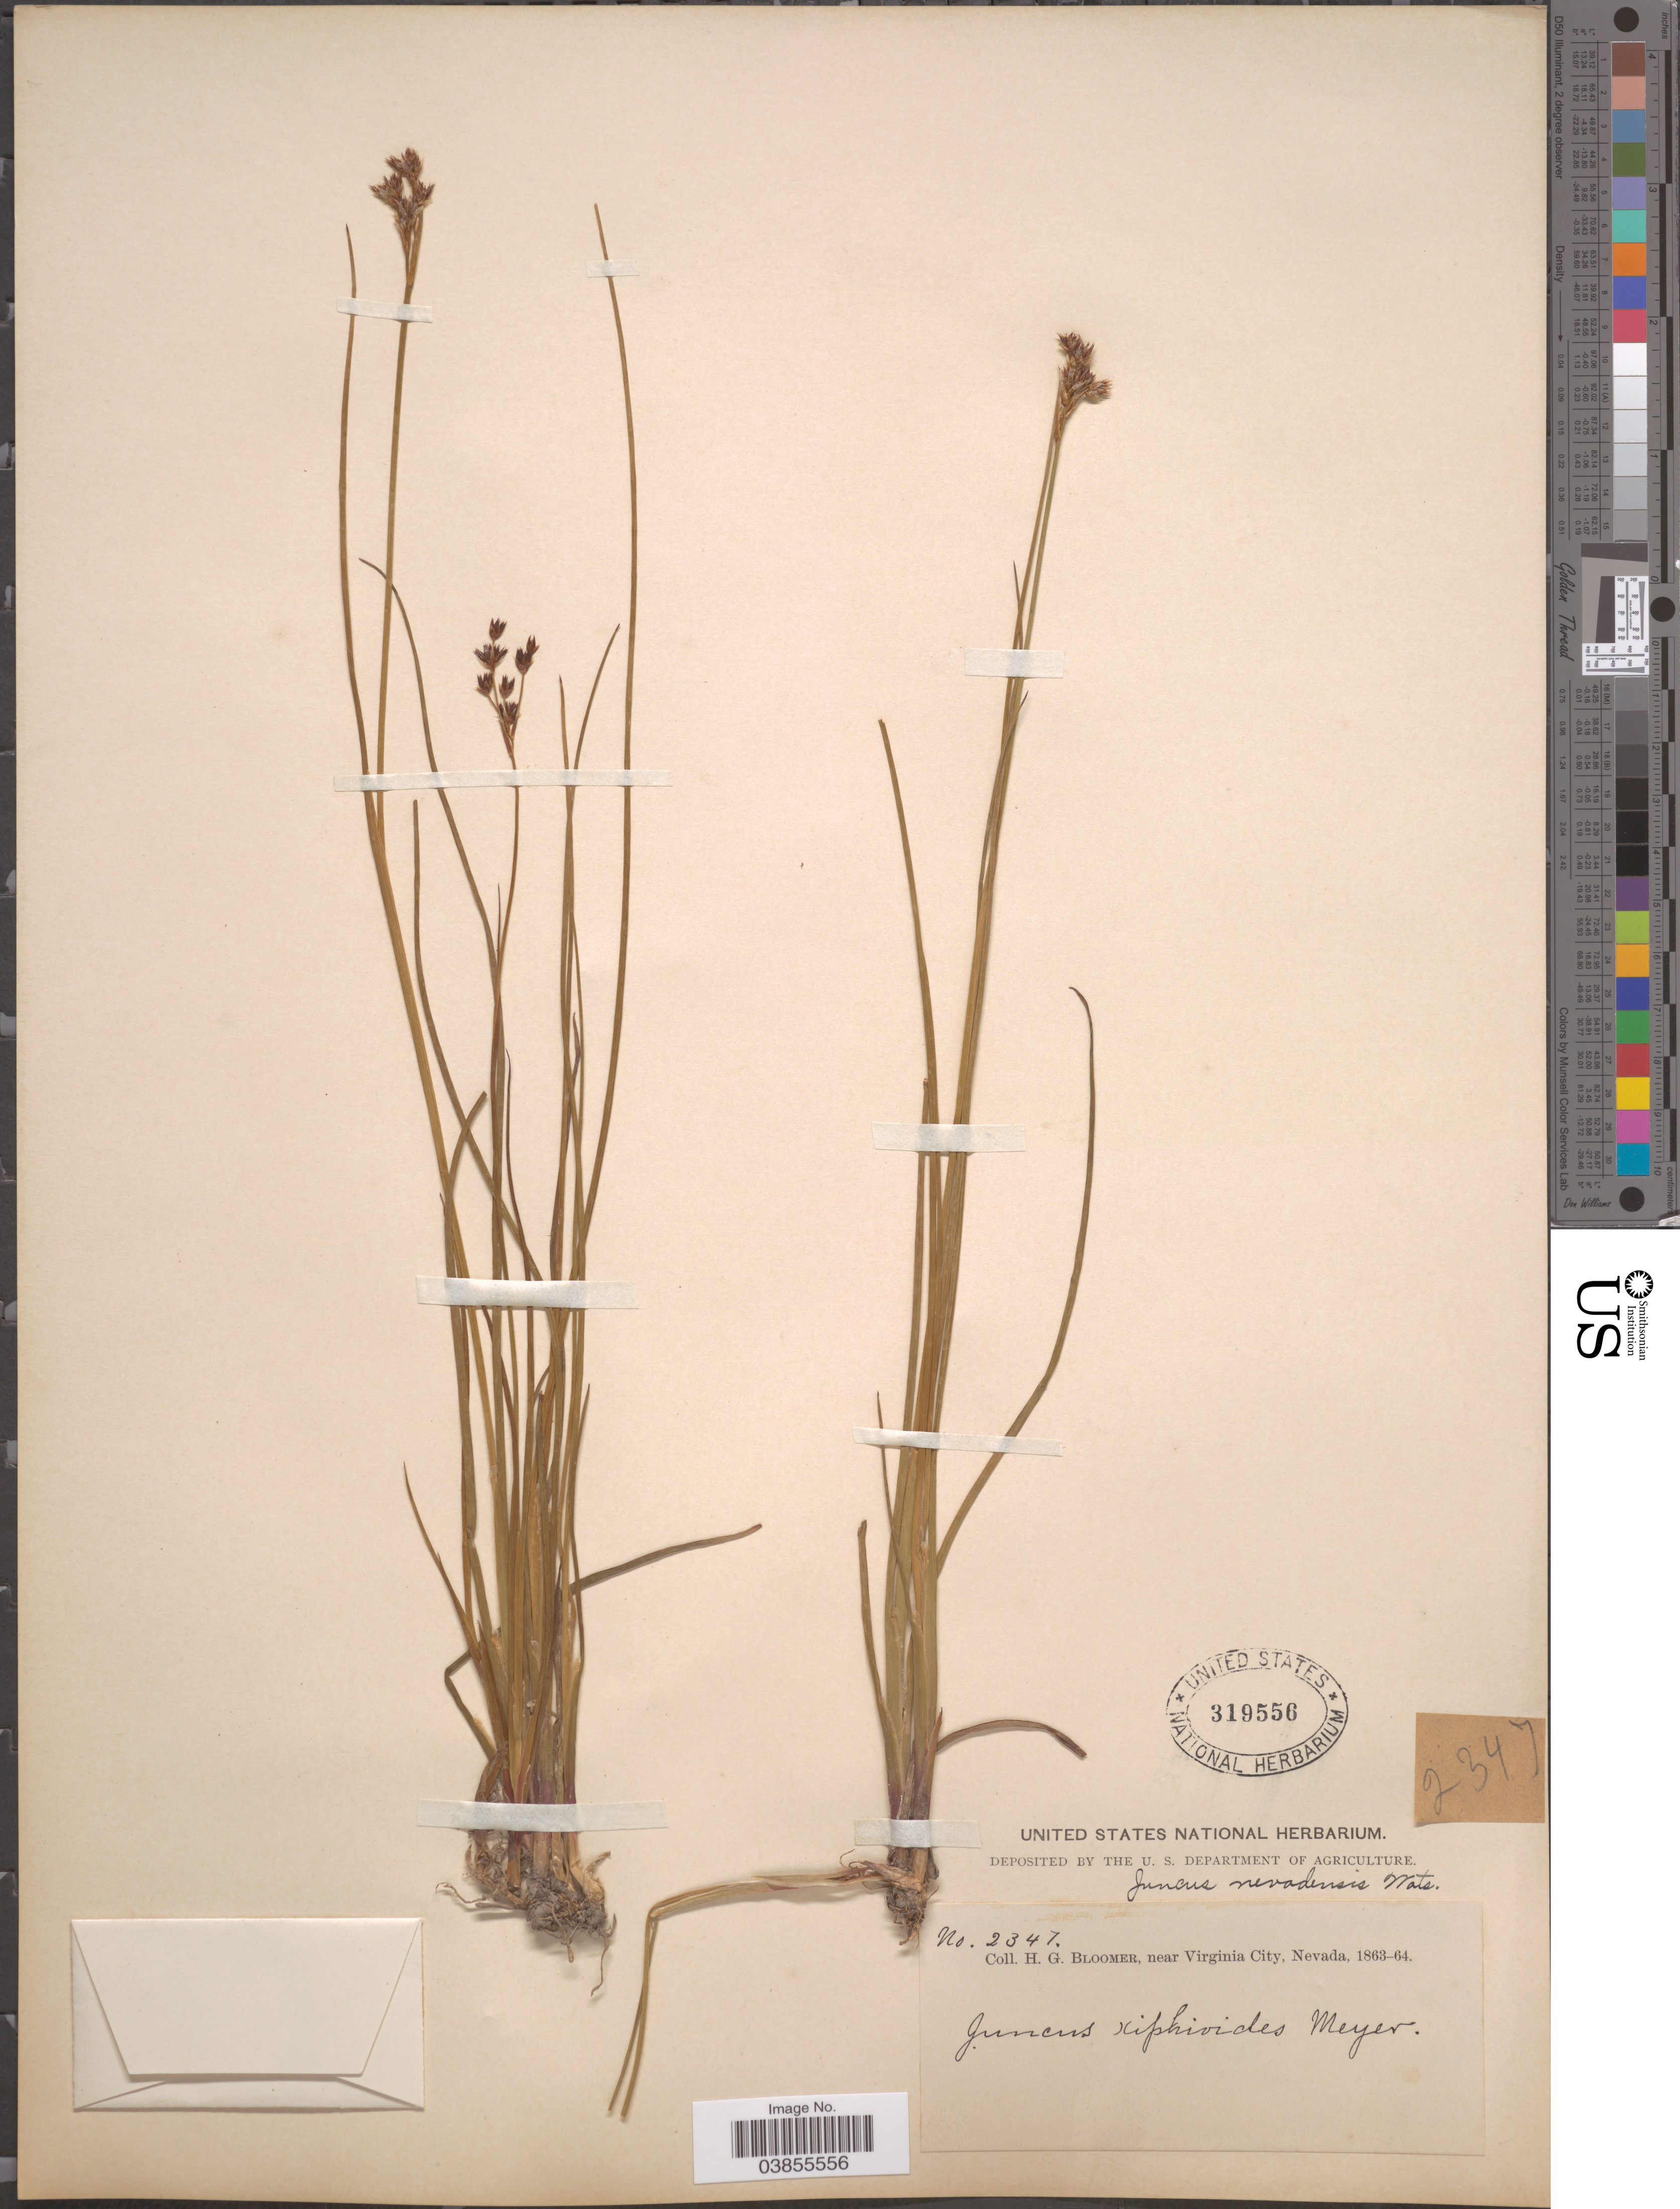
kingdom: Plantae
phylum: Tracheophyta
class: Liliopsida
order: Poales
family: Juncaceae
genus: Juncus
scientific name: Juncus nevadensis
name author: S. Watson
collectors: H. Bloomer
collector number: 2347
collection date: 1863/1864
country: United States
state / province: Nevada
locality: Near Virginia City.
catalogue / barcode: US 319556